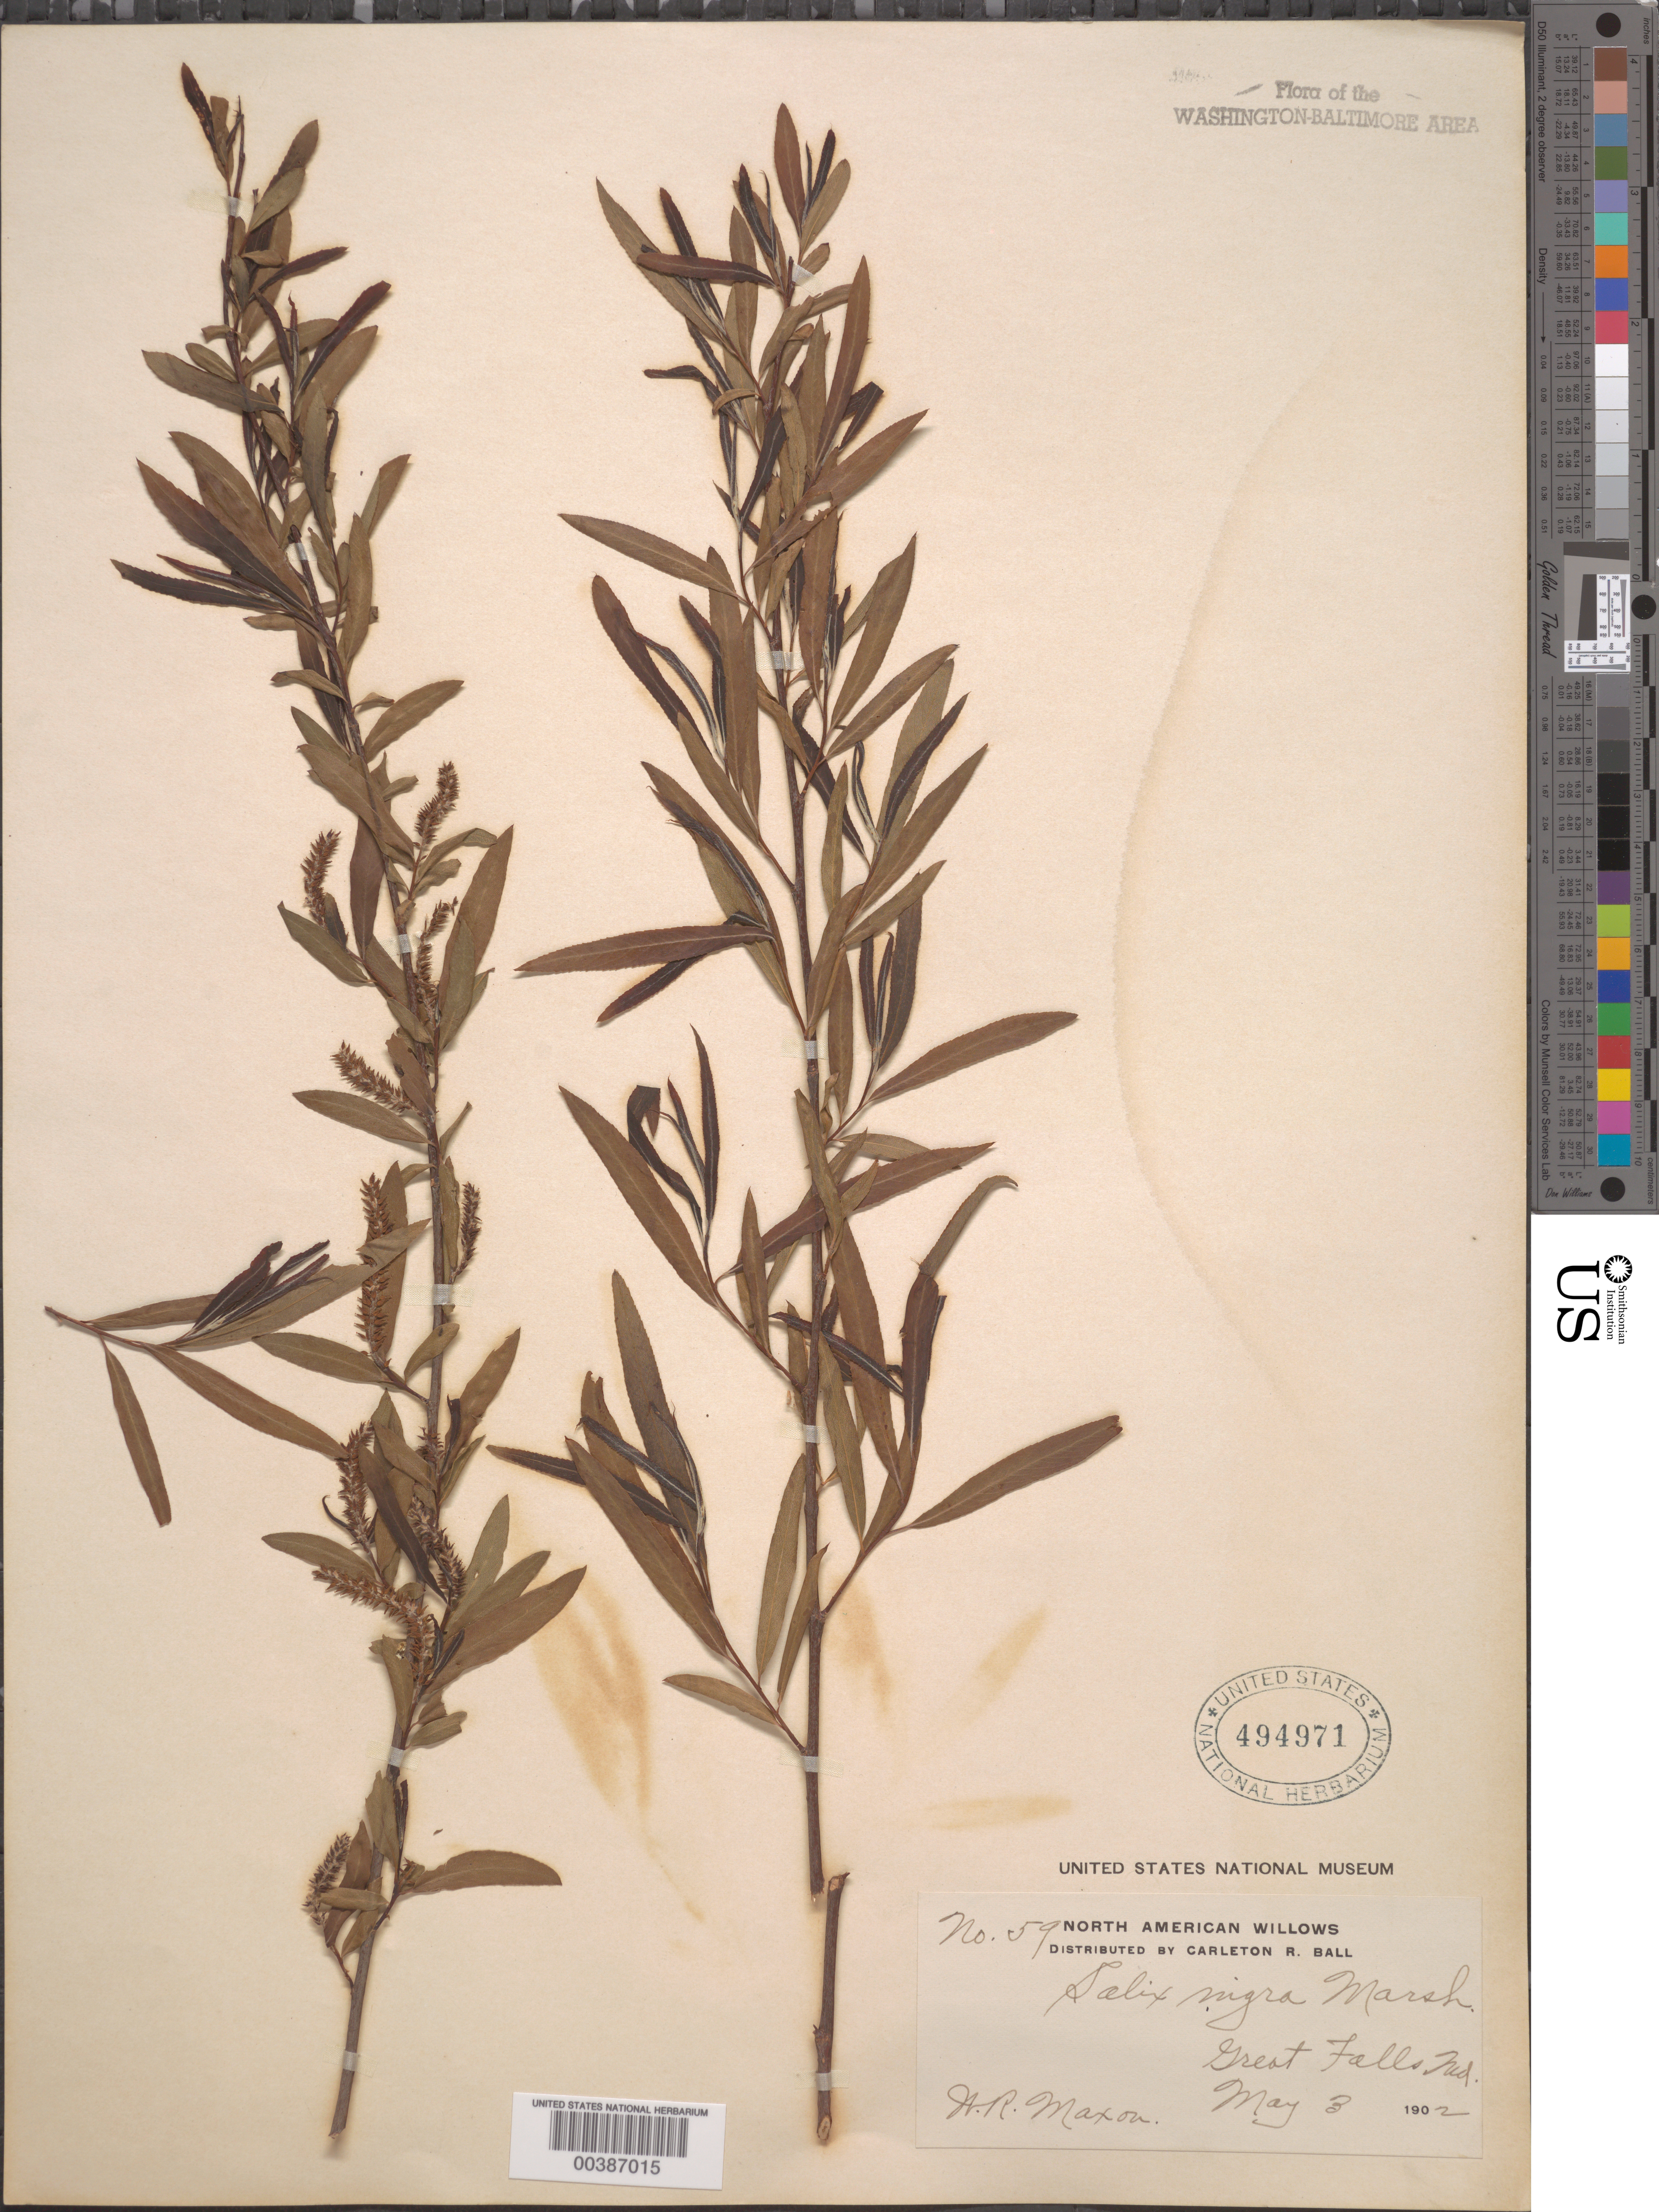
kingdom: Plantae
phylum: Tracheophyta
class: Magnoliopsida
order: Malpighiales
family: Salicaceae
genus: Salix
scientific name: Salix nigra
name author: Marshall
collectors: W. R. Maxon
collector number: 59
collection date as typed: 03 May 1902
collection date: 1902-05-03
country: United States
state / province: Maryland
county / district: Montgomery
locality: Great Falls C. & O. Canal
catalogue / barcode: US 494971